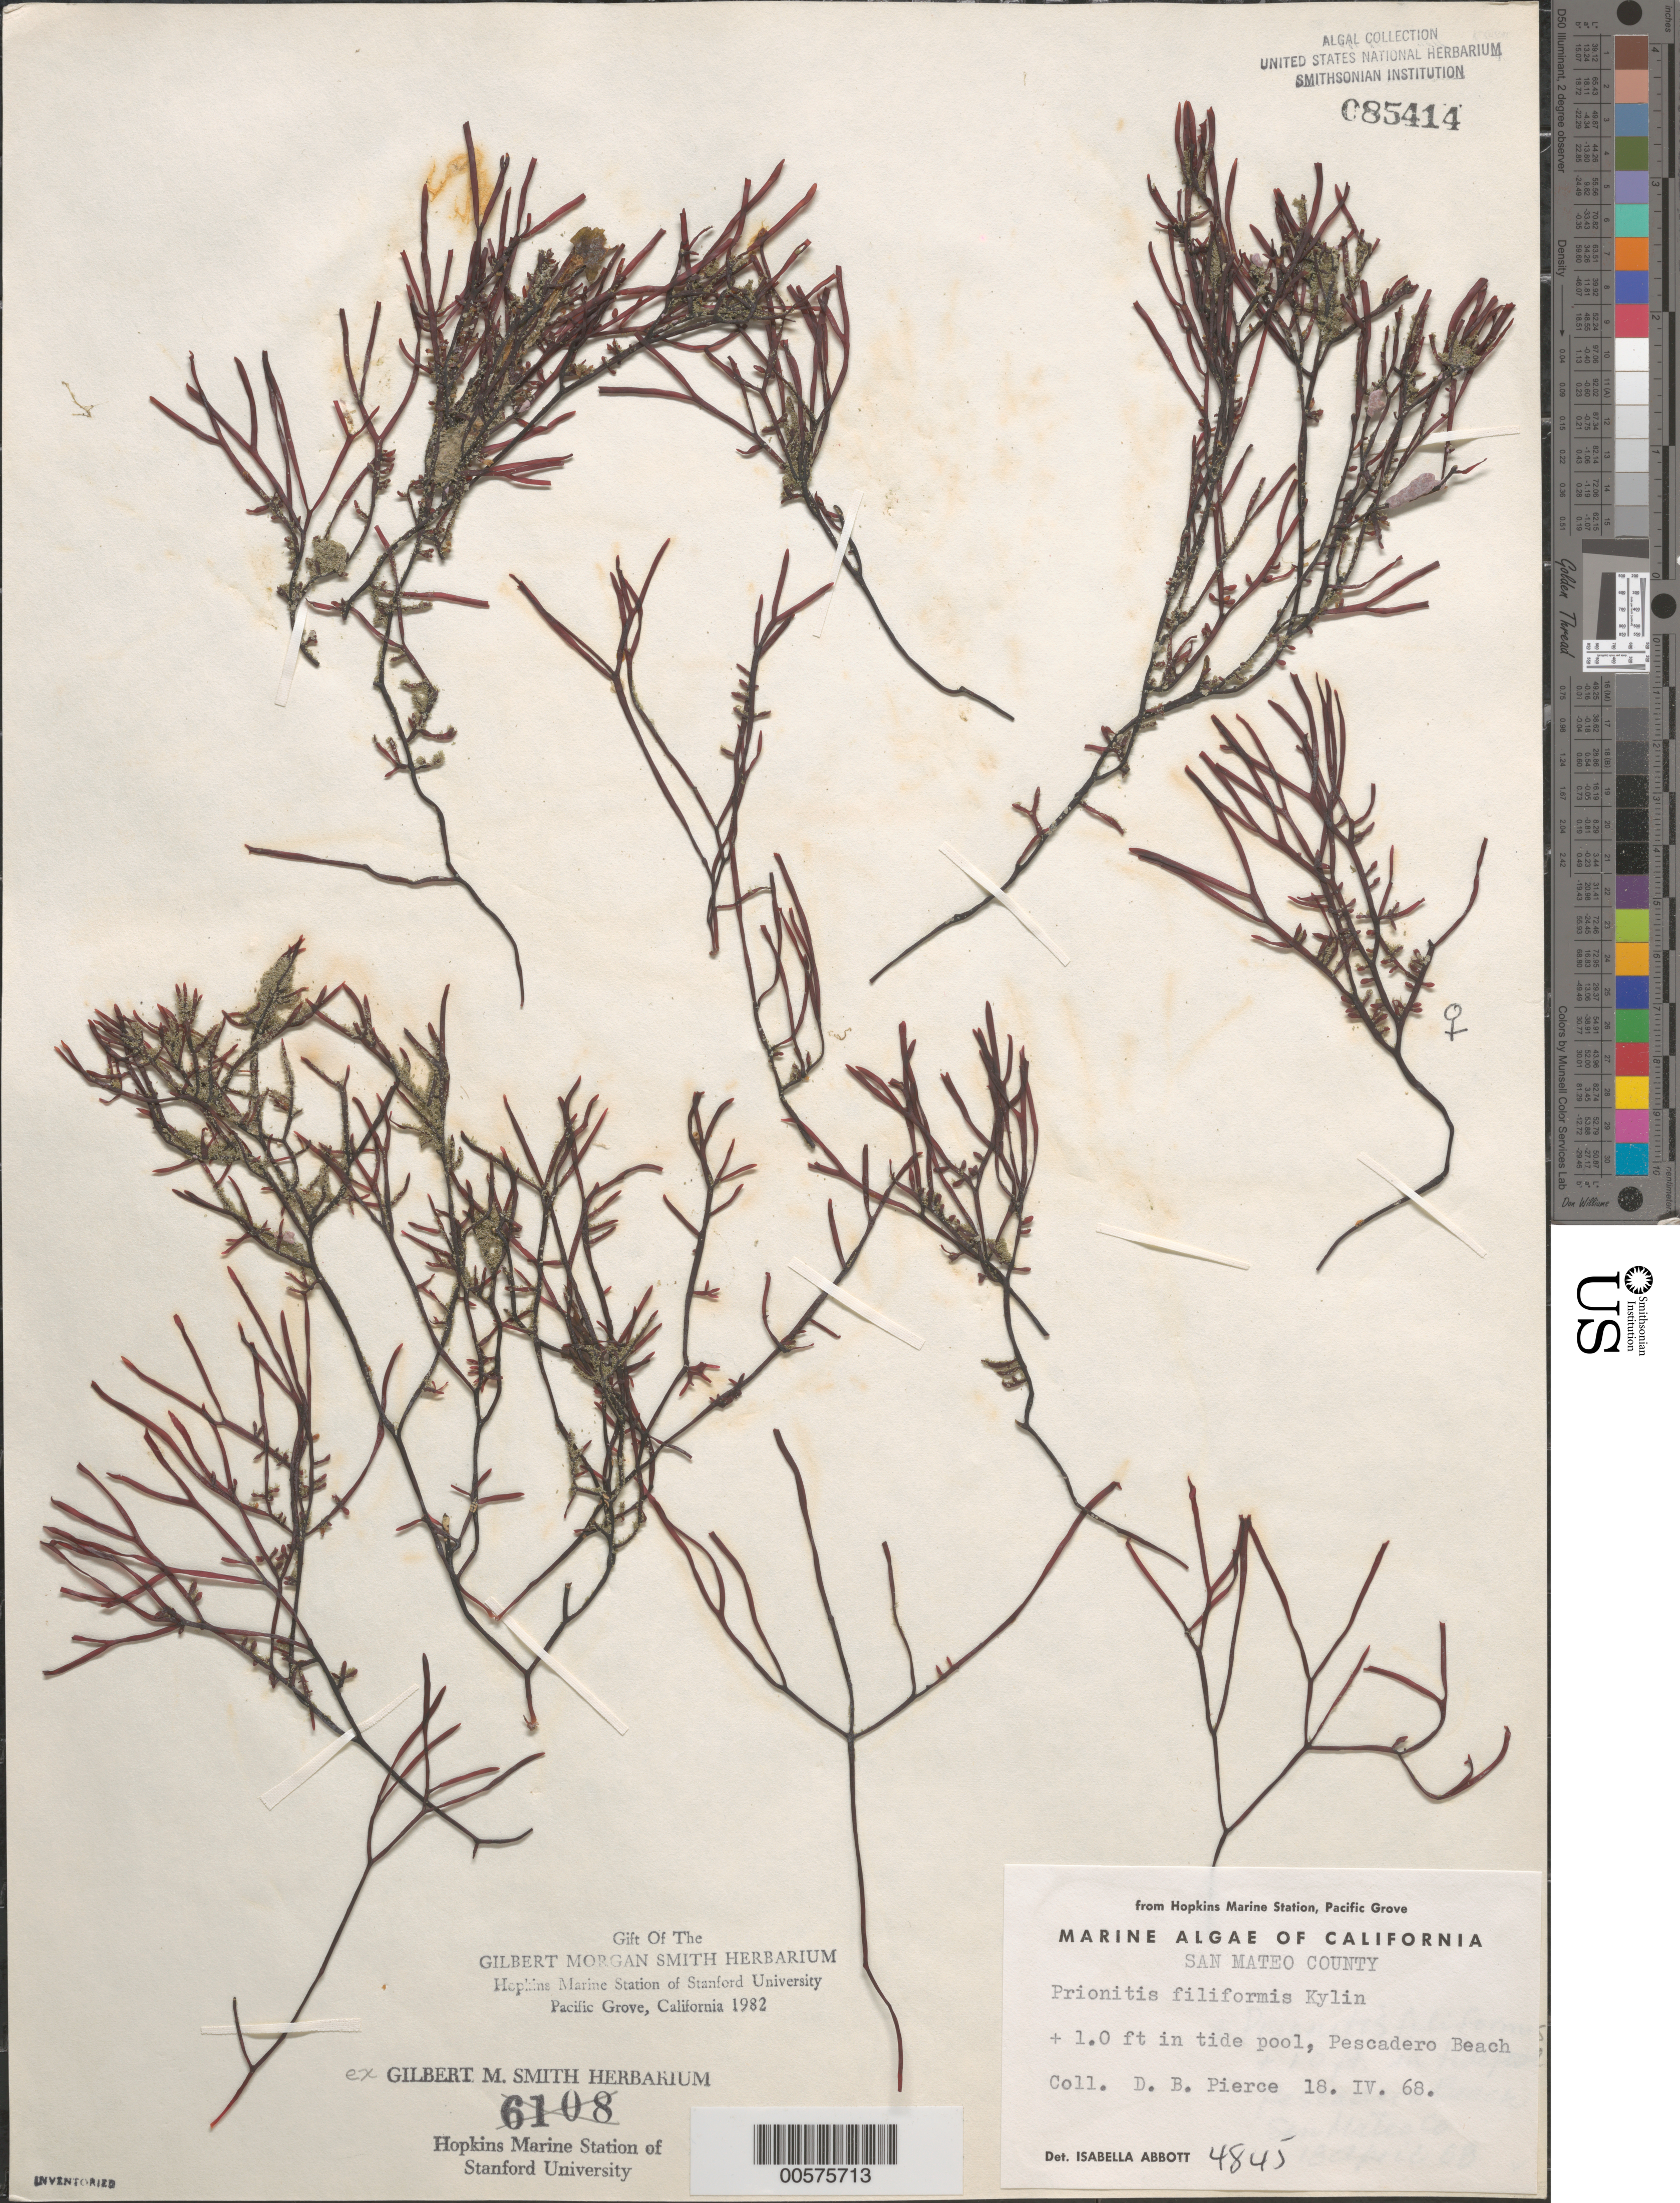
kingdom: Plantae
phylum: Rhodophyta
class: Florideophyceae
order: Halymeniales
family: Halymeniaceae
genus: Prionitis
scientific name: Prionitis filiformis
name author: Kylin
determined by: Abbott, Isabella A.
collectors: D. Pierce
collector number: IAA 4845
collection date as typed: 18 Apr 1968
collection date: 1968-04-18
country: United States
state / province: California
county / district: San Mateo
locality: Pescadero Beach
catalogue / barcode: US 85414